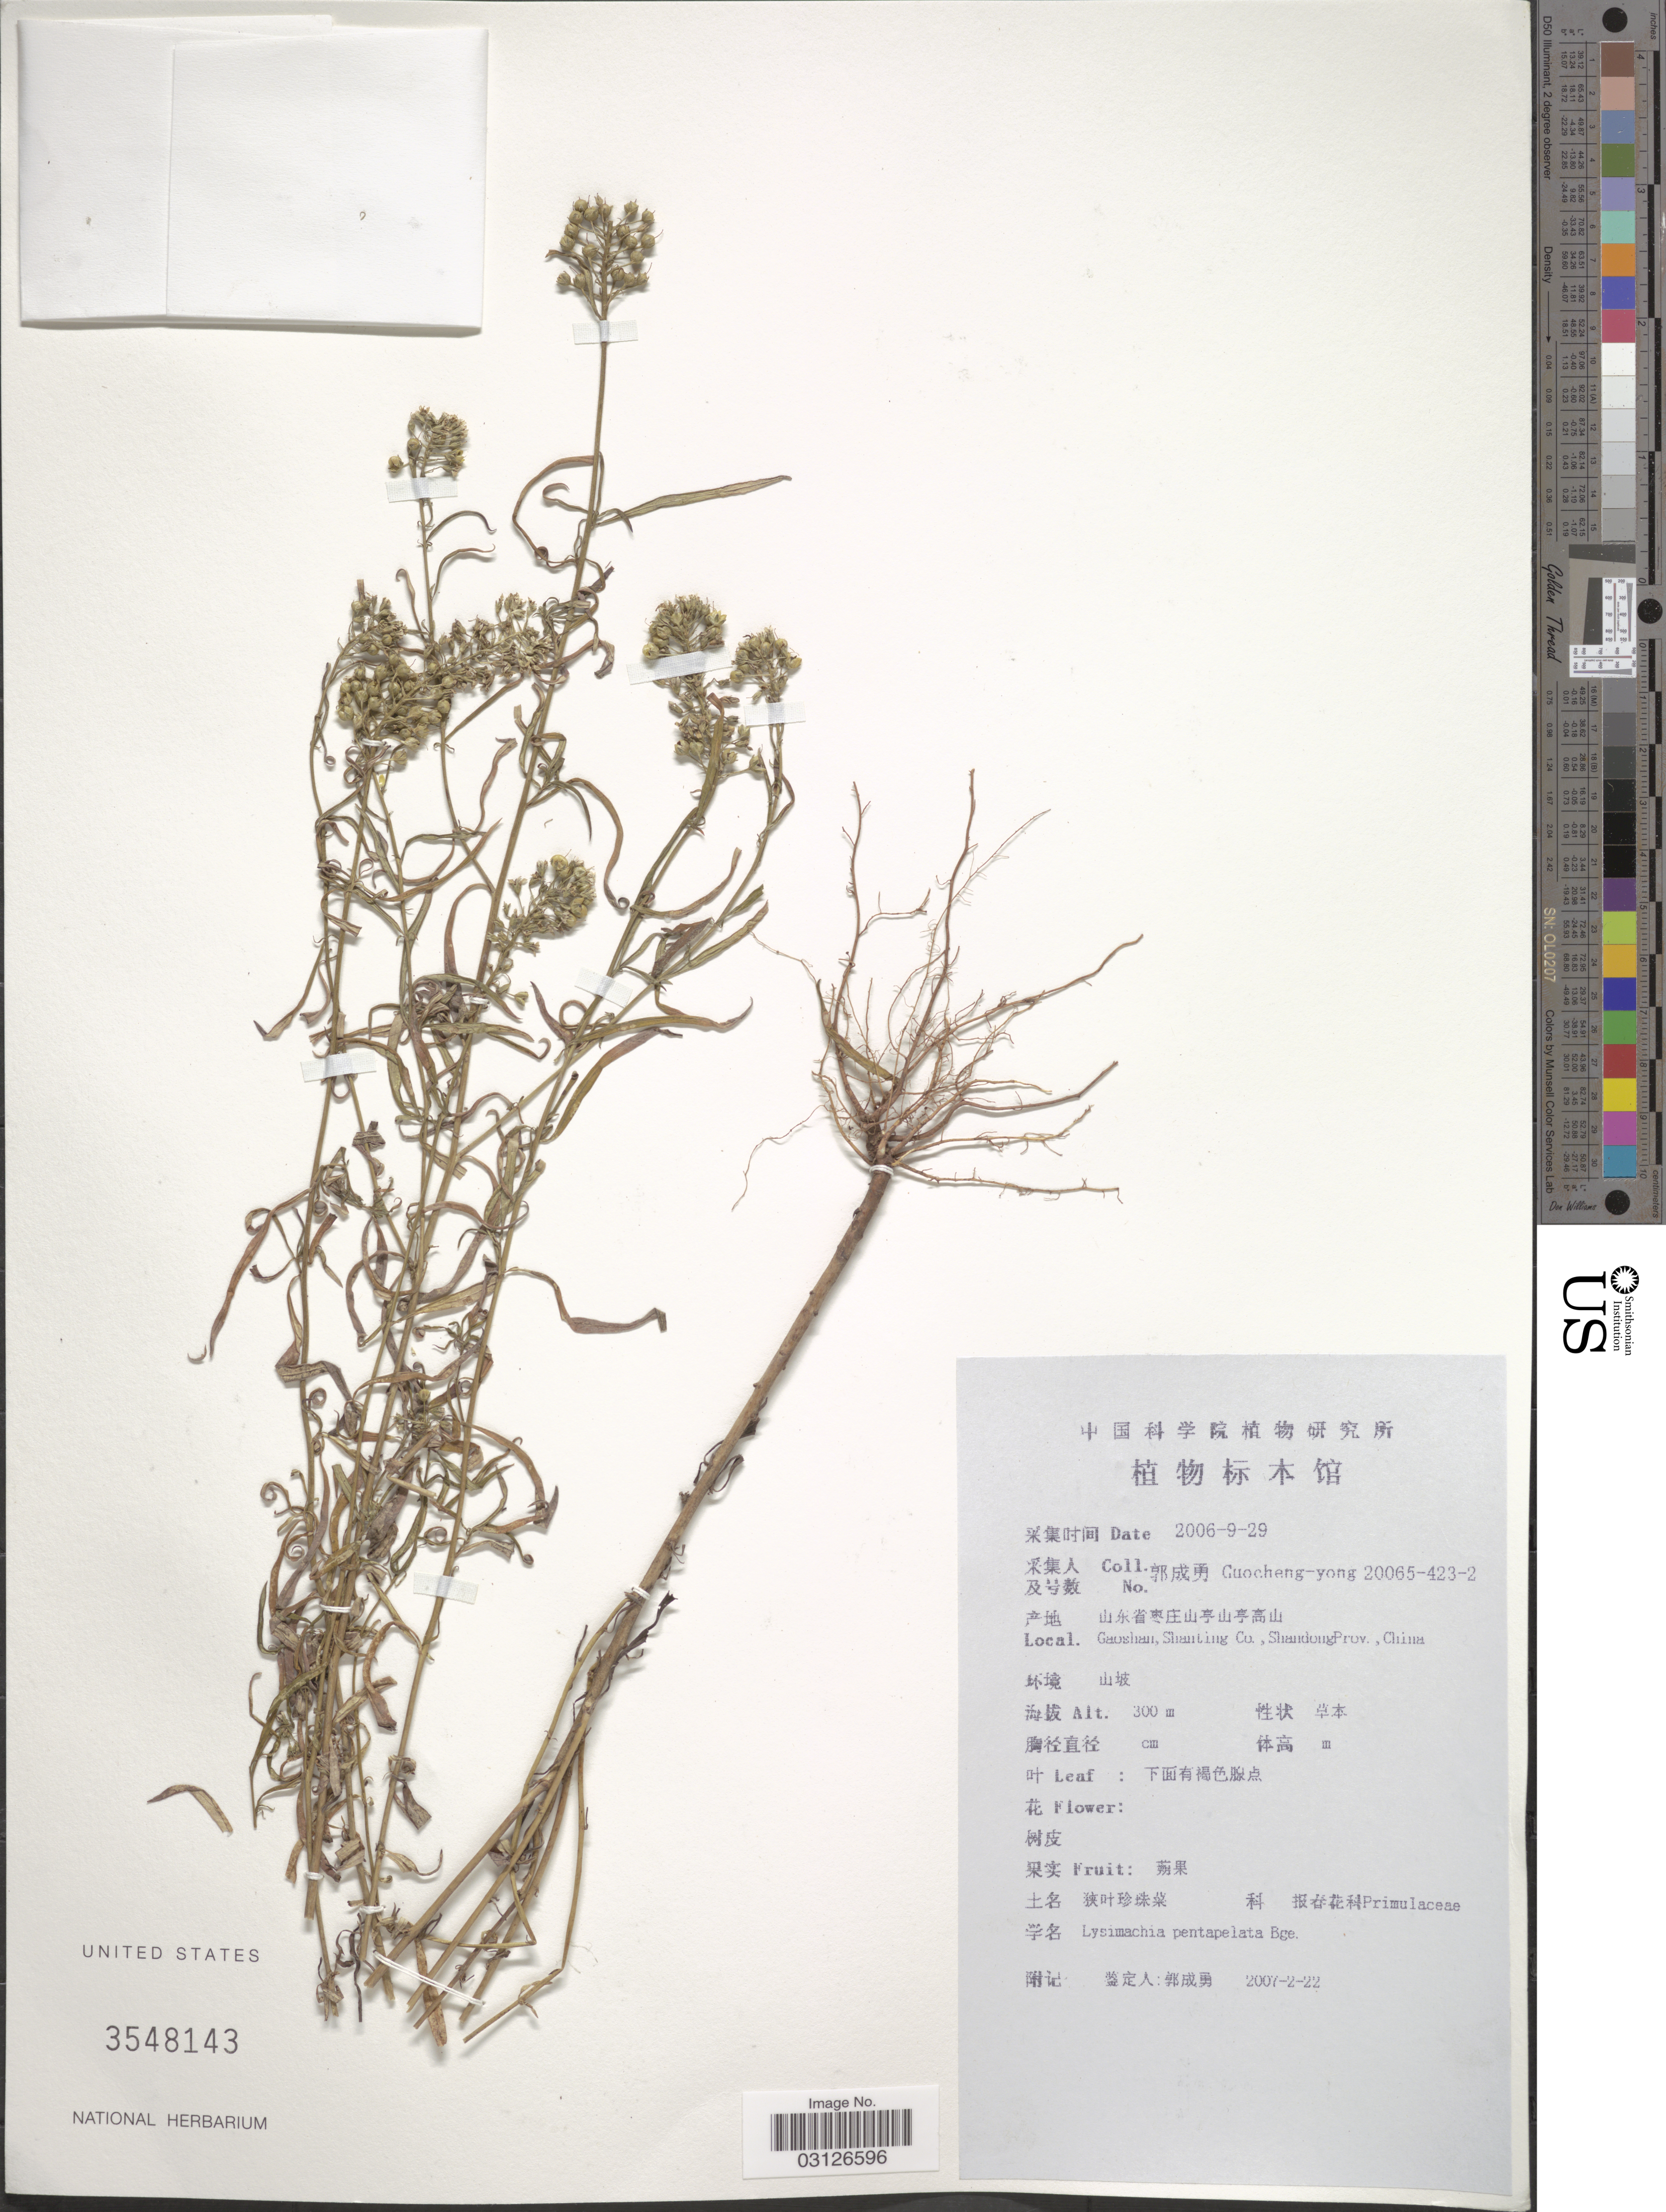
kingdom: Plantae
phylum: Tracheophyta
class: Magnoliopsida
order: Ericales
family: Primulaceae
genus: Lysimachia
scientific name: Lysimachia pentapetala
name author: Bunge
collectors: Guo cheng-yong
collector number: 20065-423-2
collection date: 2006-09-29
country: China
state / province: Shandong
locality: Gaoshan, Shanting Co.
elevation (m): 300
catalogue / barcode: US 3548143